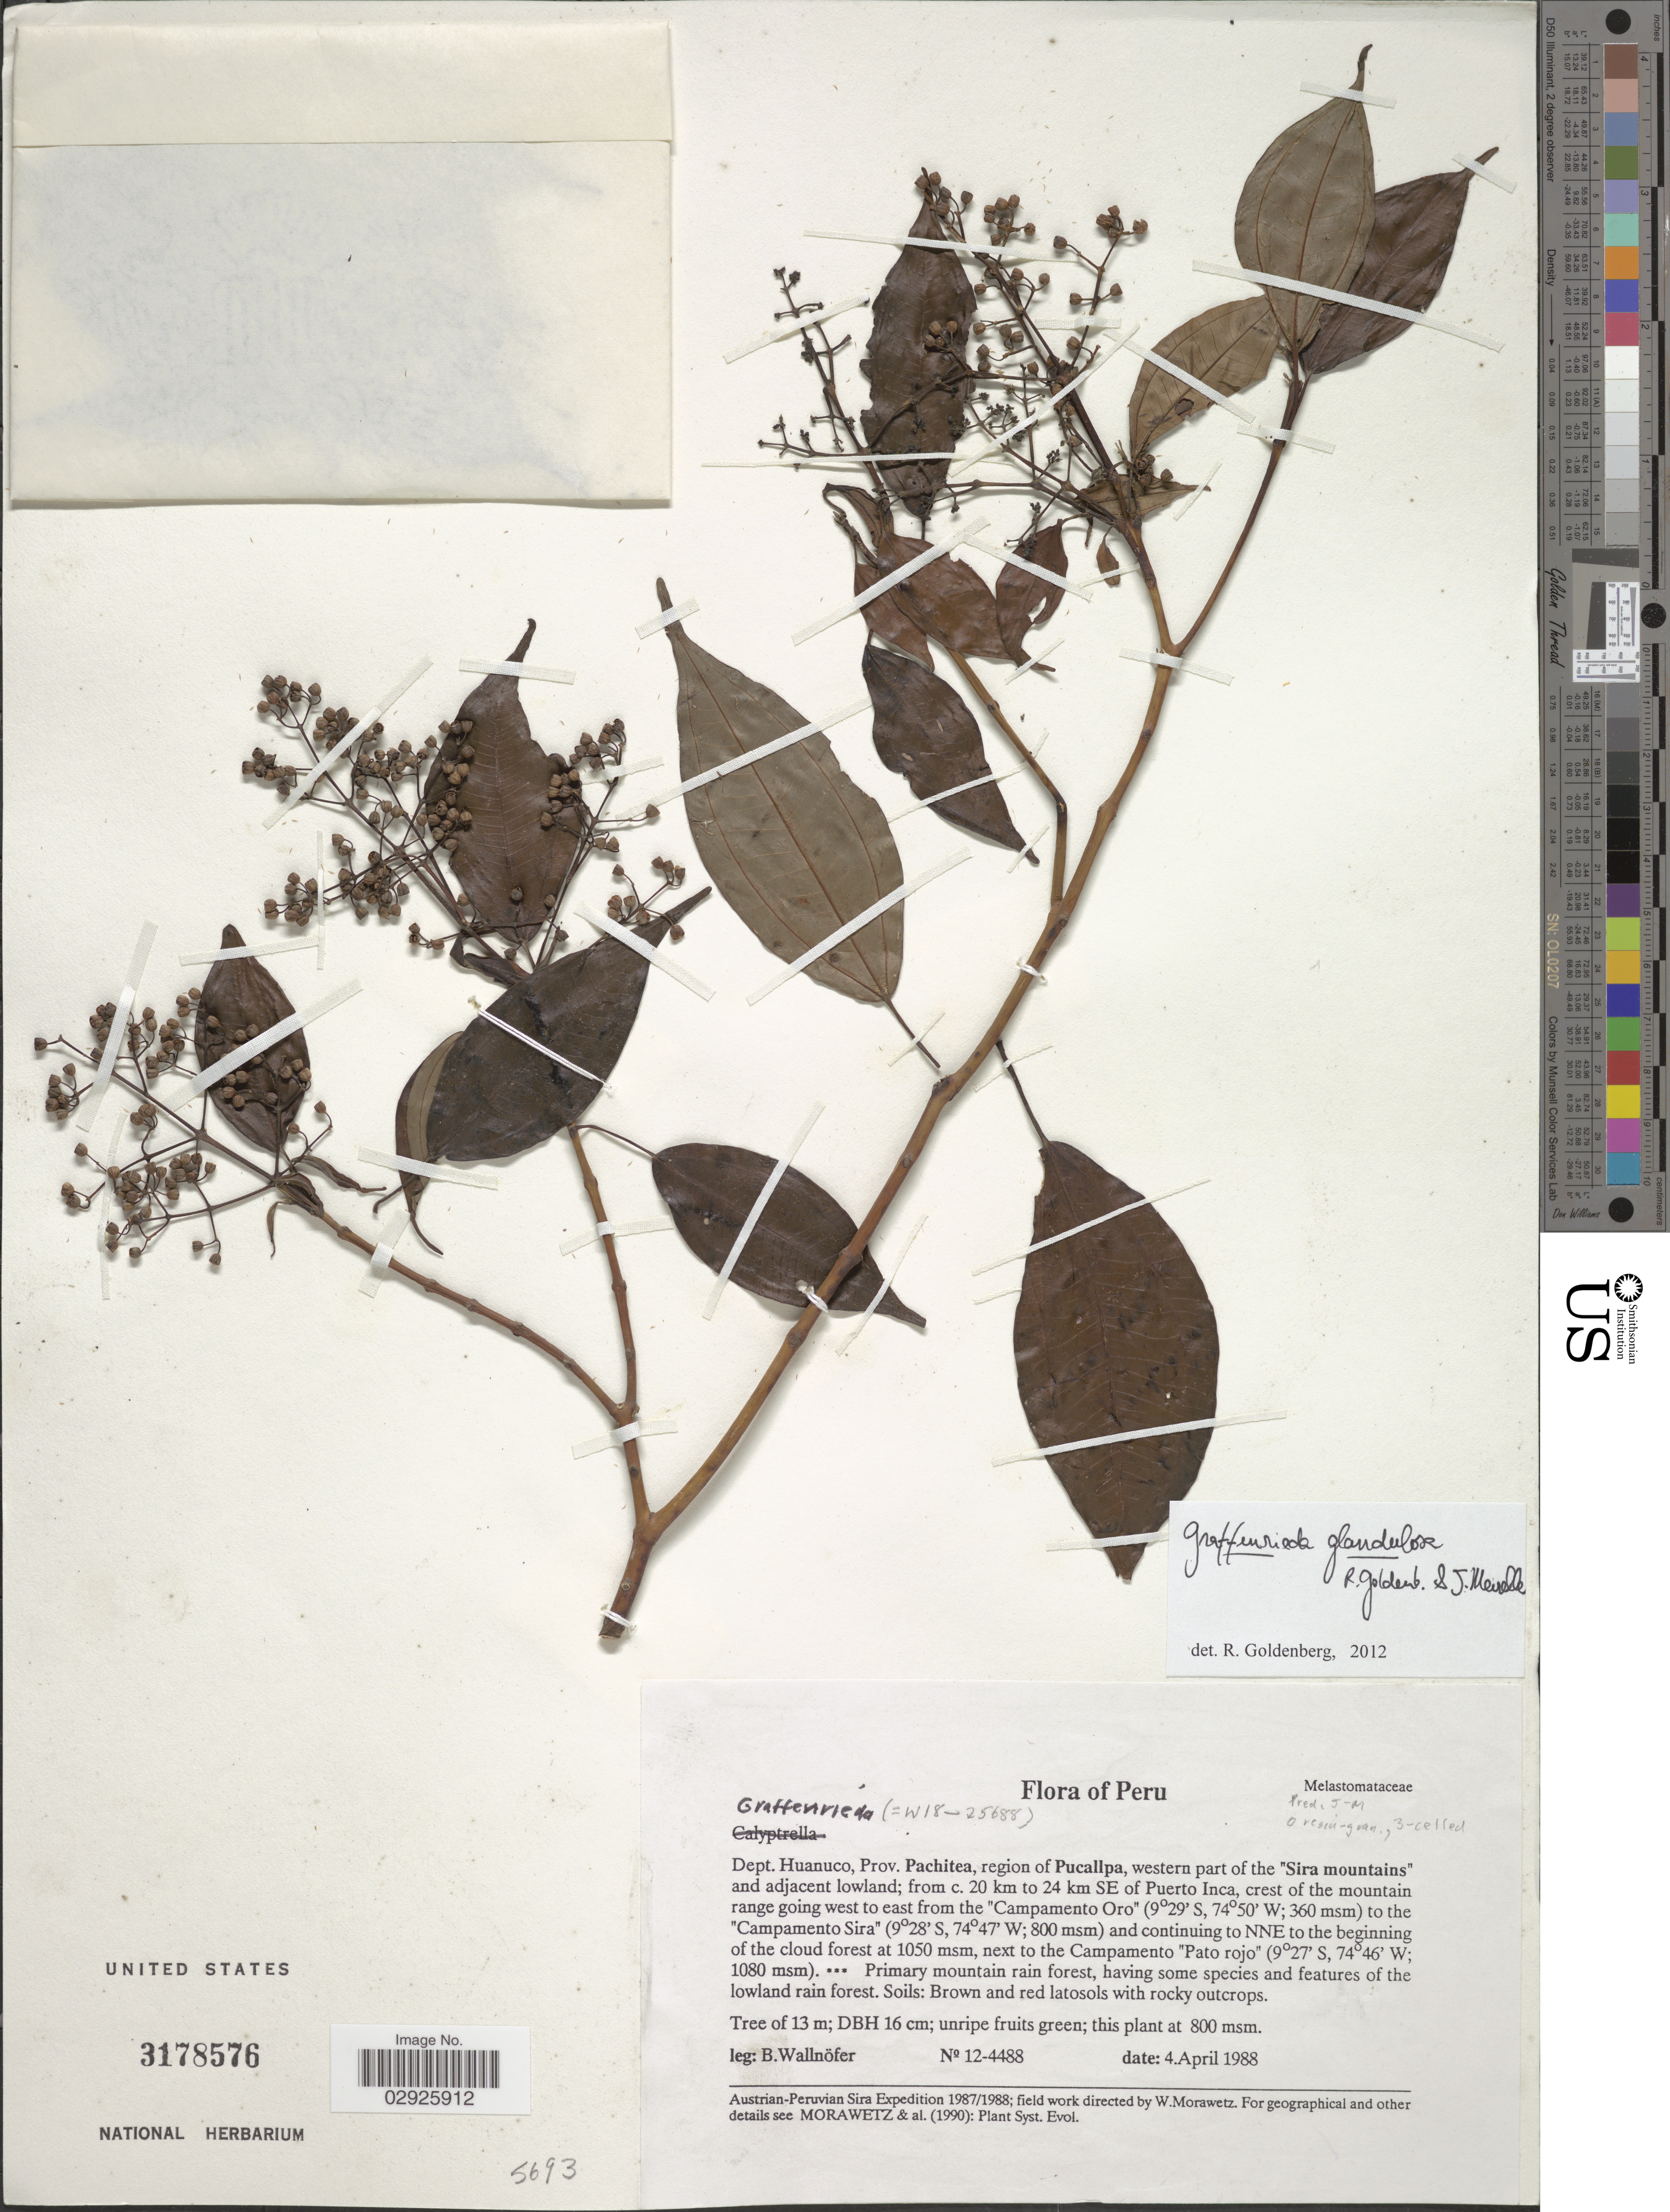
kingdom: Plantae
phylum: Tracheophyta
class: Magnoliopsida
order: Myrtales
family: Melastomataceae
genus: Graffenrieda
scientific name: Graffenrieda glandulosa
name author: R. Goldenb. & J. Meirelles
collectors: B. Wallnöfer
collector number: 12-4488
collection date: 1988-04-04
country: Peru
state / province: Huánuco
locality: Dept. Huanuco, Prov. Pachitea, region of Pucallpa, western part of the "Sira mountains" and adjacent lowland; from c. 20 km to 24 km SE of Puerto Inca, crest of the mountain range going west to east from the "Campamento Oro" to the "Campamento Sira" and continuing to NNE to the beginning of the cloud forest, next to Campamento "Pato rojo".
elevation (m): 800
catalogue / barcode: US 3178576